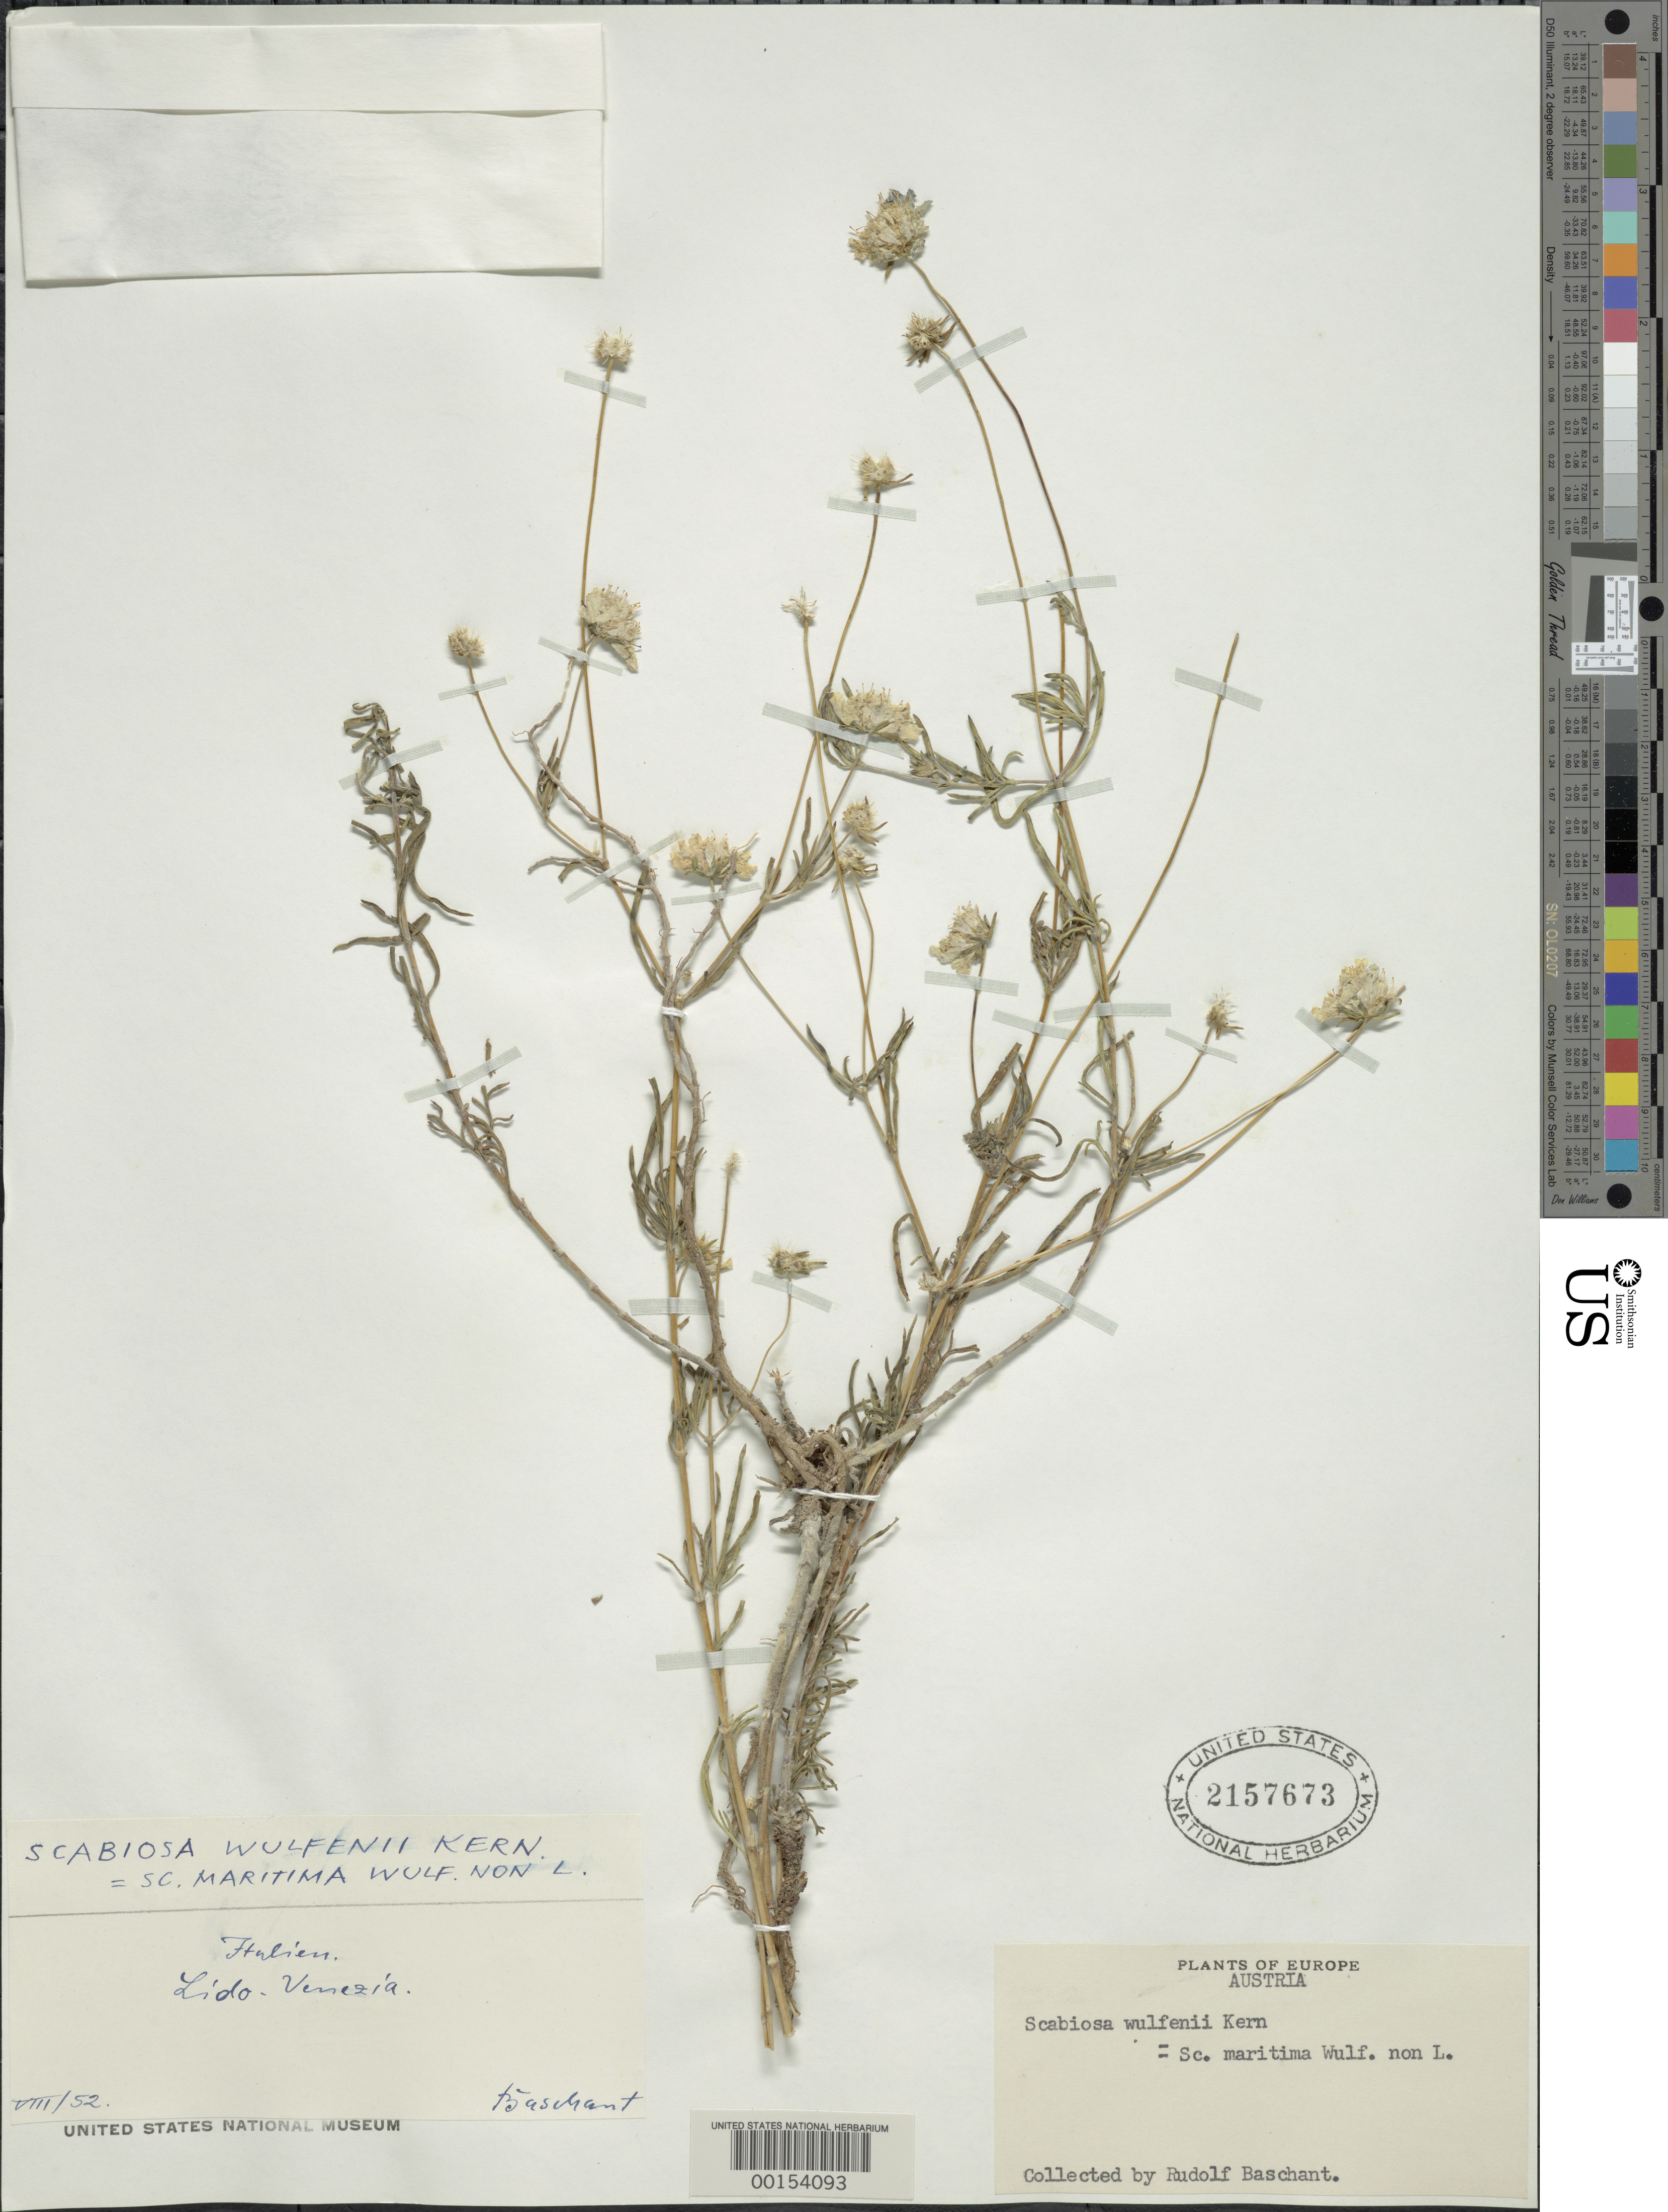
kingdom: Plantae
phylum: Tracheophyta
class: Magnoliopsida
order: Dipsacales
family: Caprifoliaceae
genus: Scabiosa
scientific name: Scabiosa wulfenii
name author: Roem. & Schult.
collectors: R. Baschant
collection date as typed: Aug 1952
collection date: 1952-08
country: Italy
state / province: Veneto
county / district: Venezia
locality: Lido, Venezia. [Country originally as Austria.]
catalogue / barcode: US 2157673